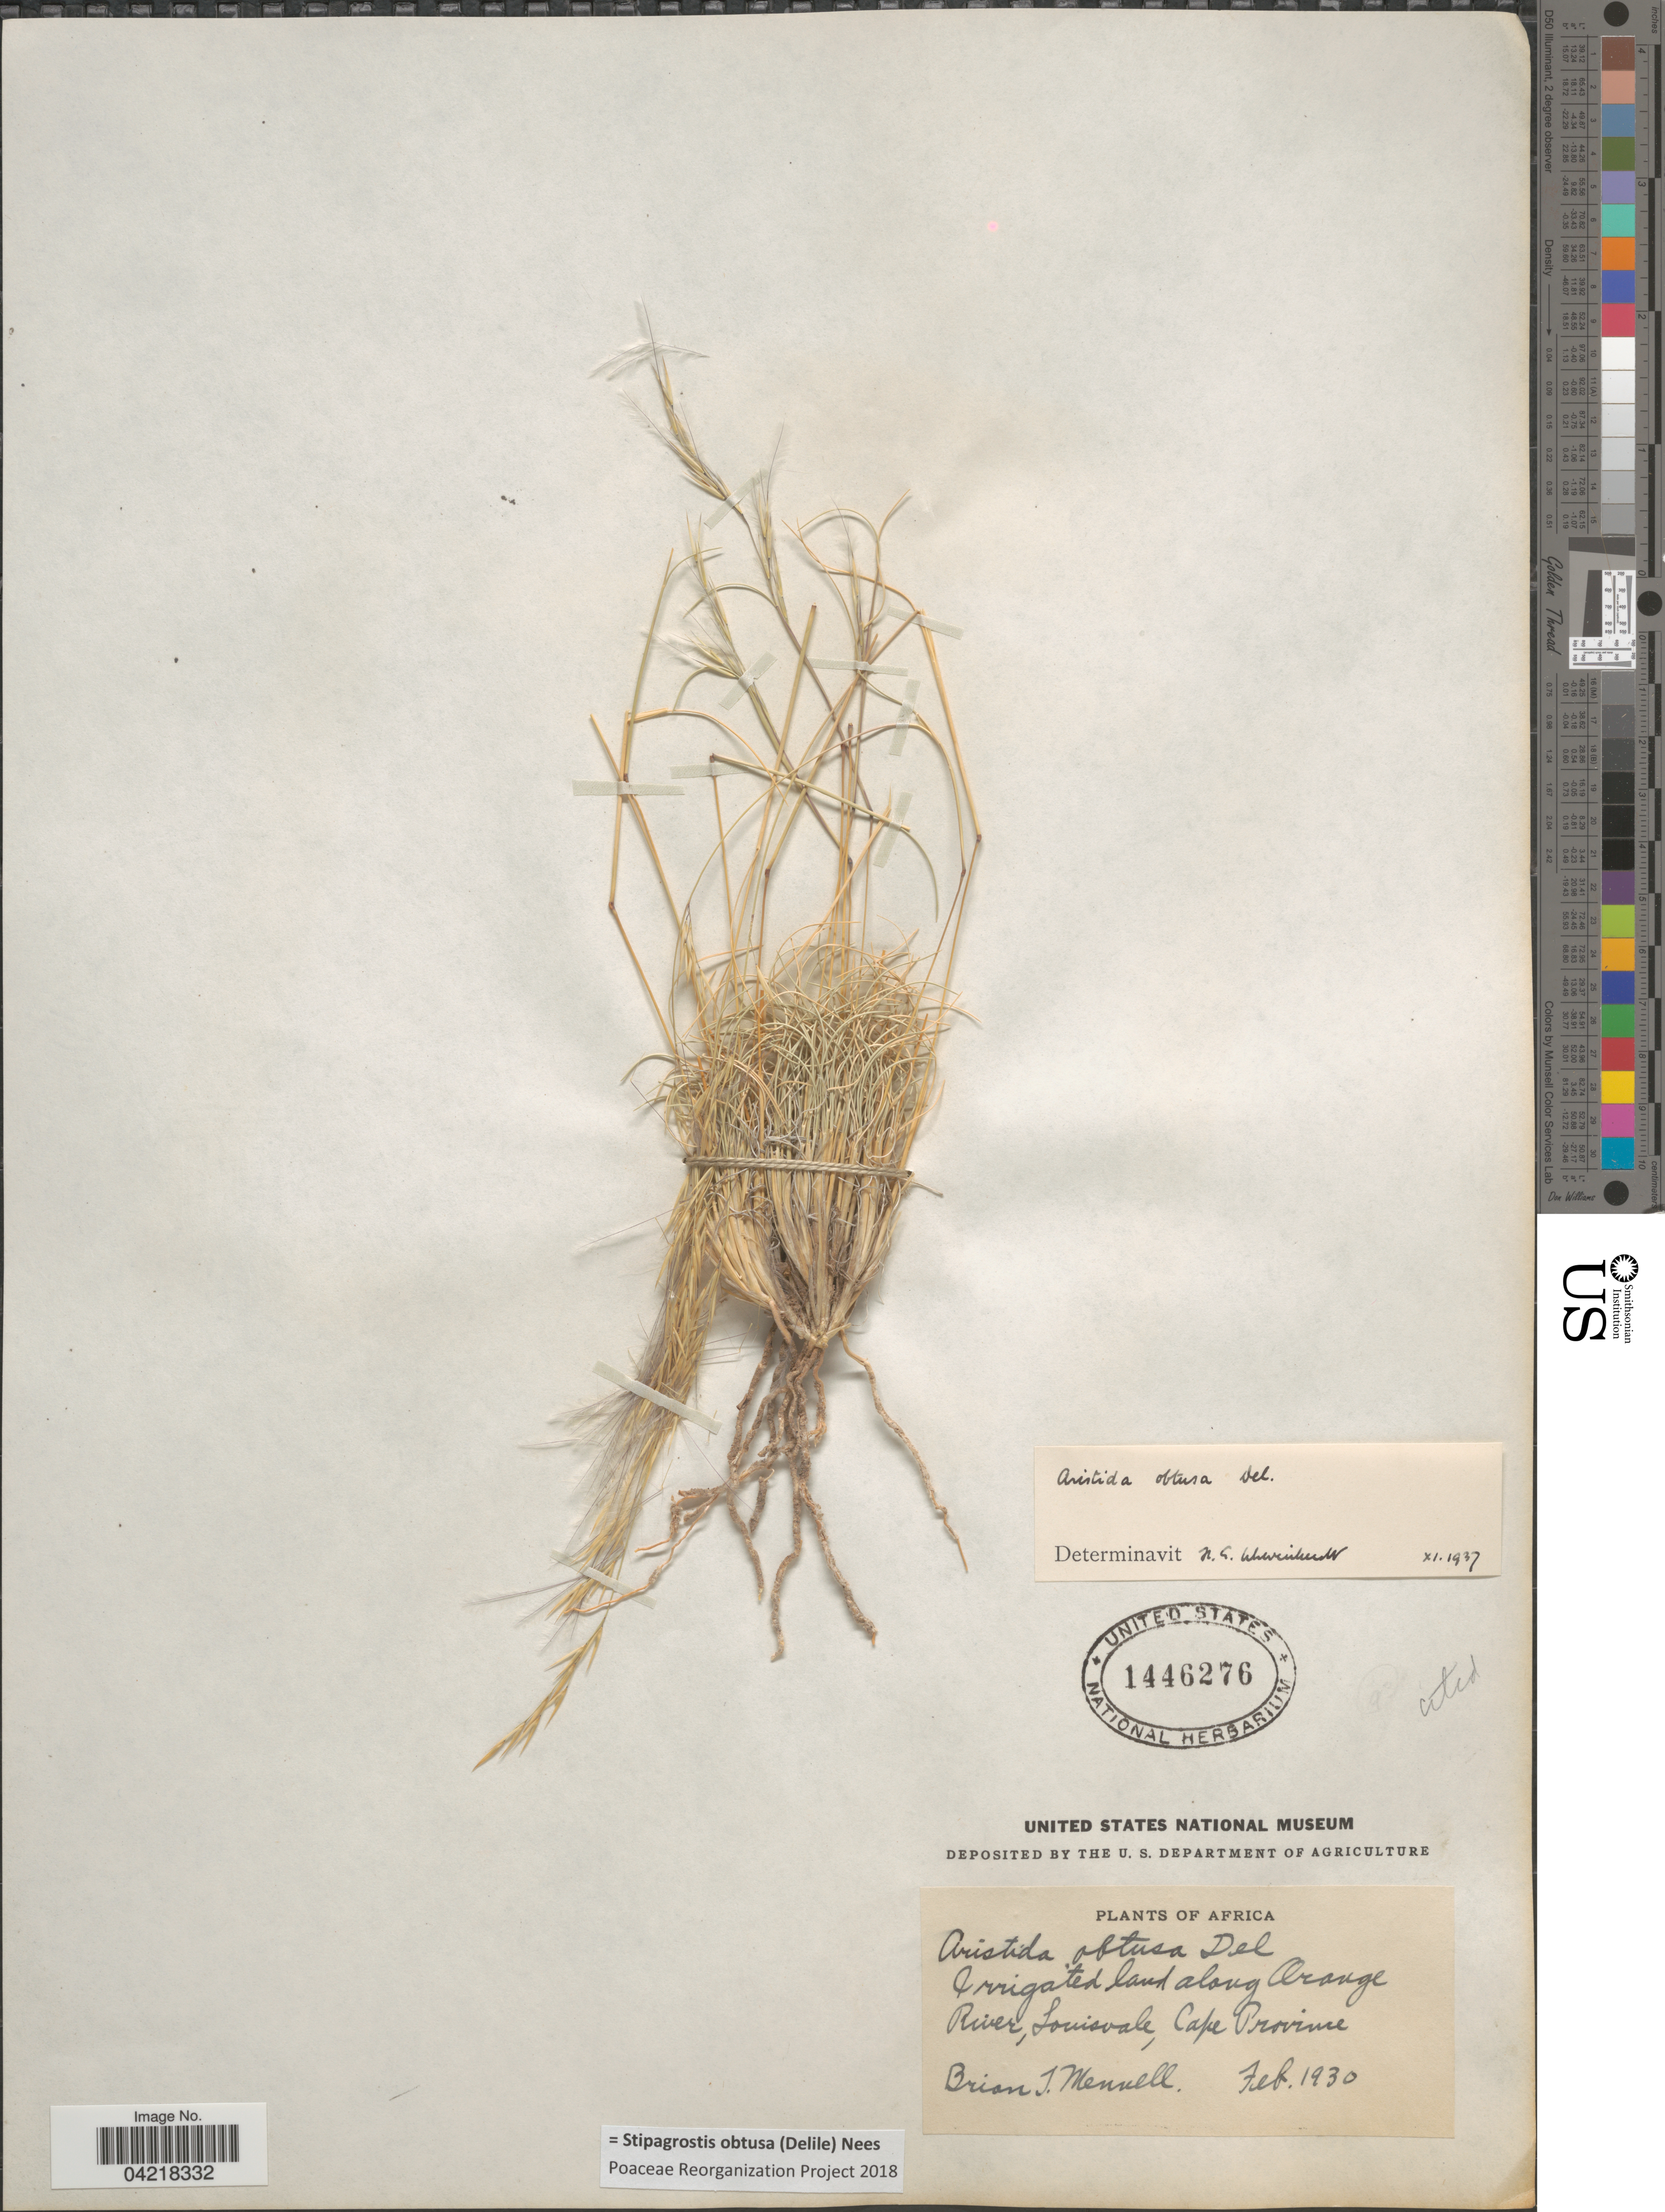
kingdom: Plantae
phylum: Tracheophyta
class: Liliopsida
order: Poales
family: Poaceae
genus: Stipagrostis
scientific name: Stipagrostis obtusa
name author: (Delile) Nees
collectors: B. Mennell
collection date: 1930-02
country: South Africa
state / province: Northern Cape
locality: Irrigated land along Orange River, Louisvale.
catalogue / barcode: US 1446276